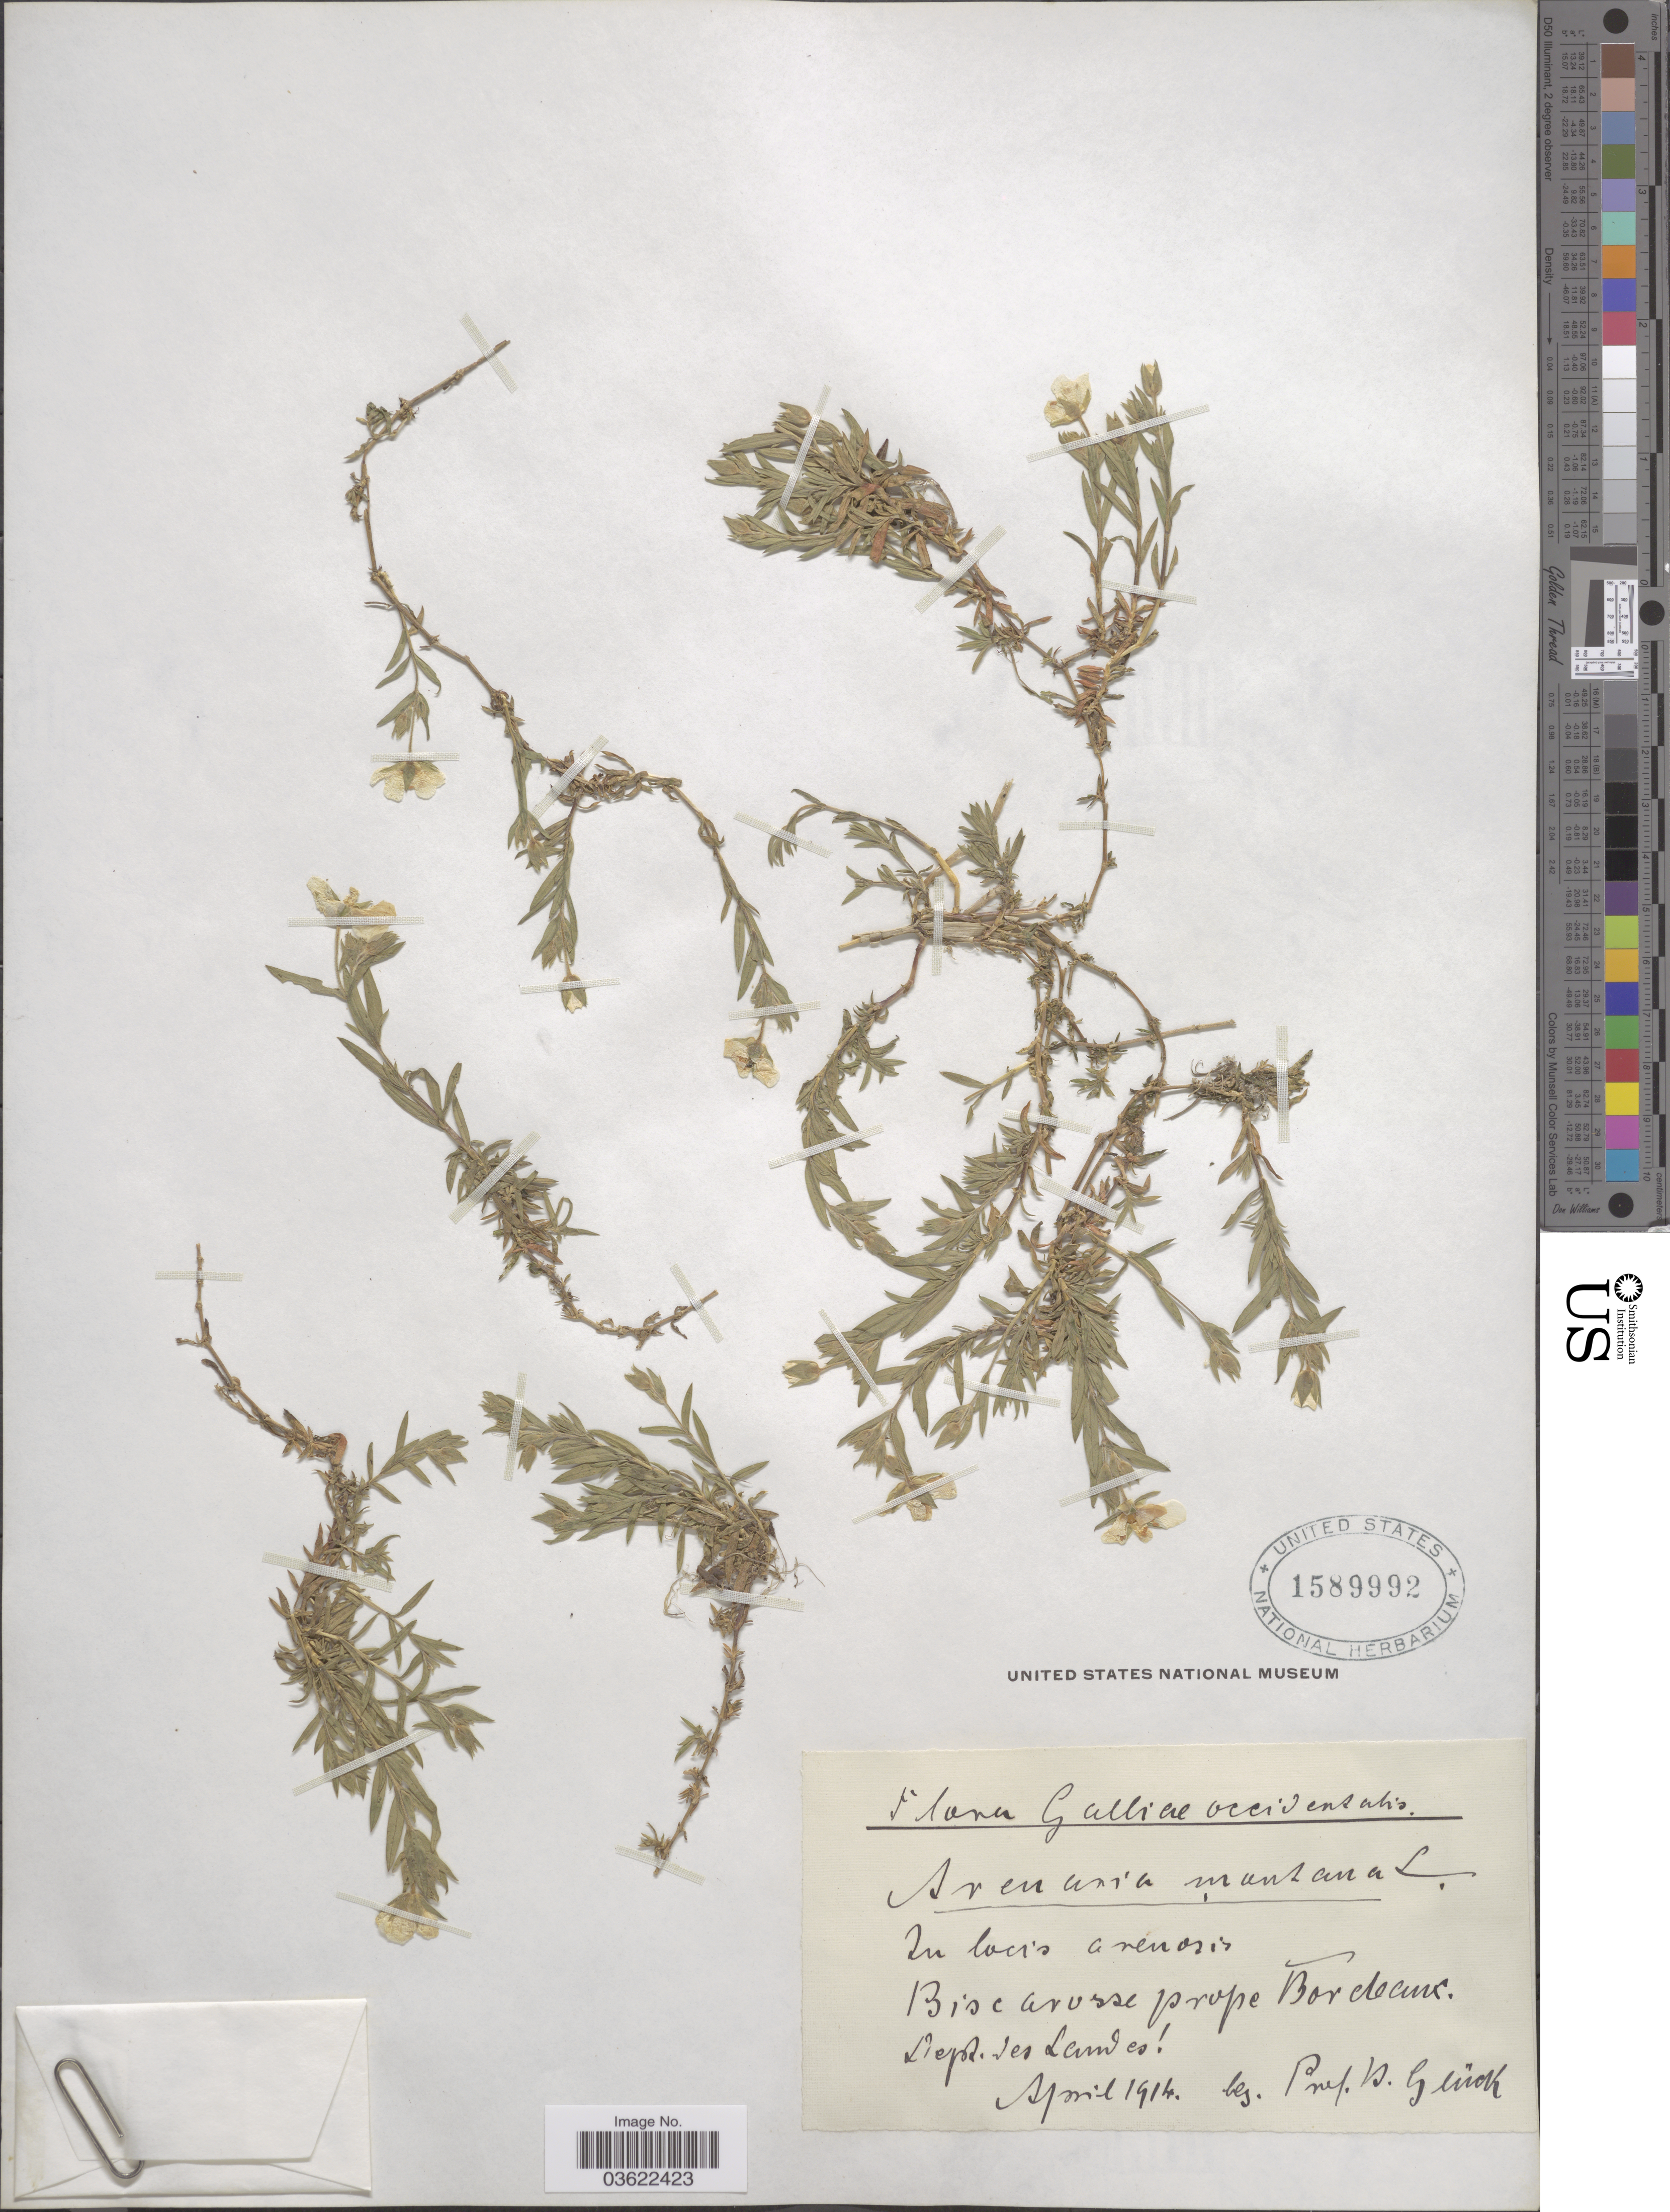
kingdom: Plantae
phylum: Tracheophyta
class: Magnoliopsida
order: Caryophyllales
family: Caryophyllaceae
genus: Arenaria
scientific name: Arenaria montana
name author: L.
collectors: Bro. Gluck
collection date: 1914-04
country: France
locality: Galliæ occidentalis. In locis arenosis Biscarosse prope Bordeaux. Liepl. des Landes.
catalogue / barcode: US 1589992